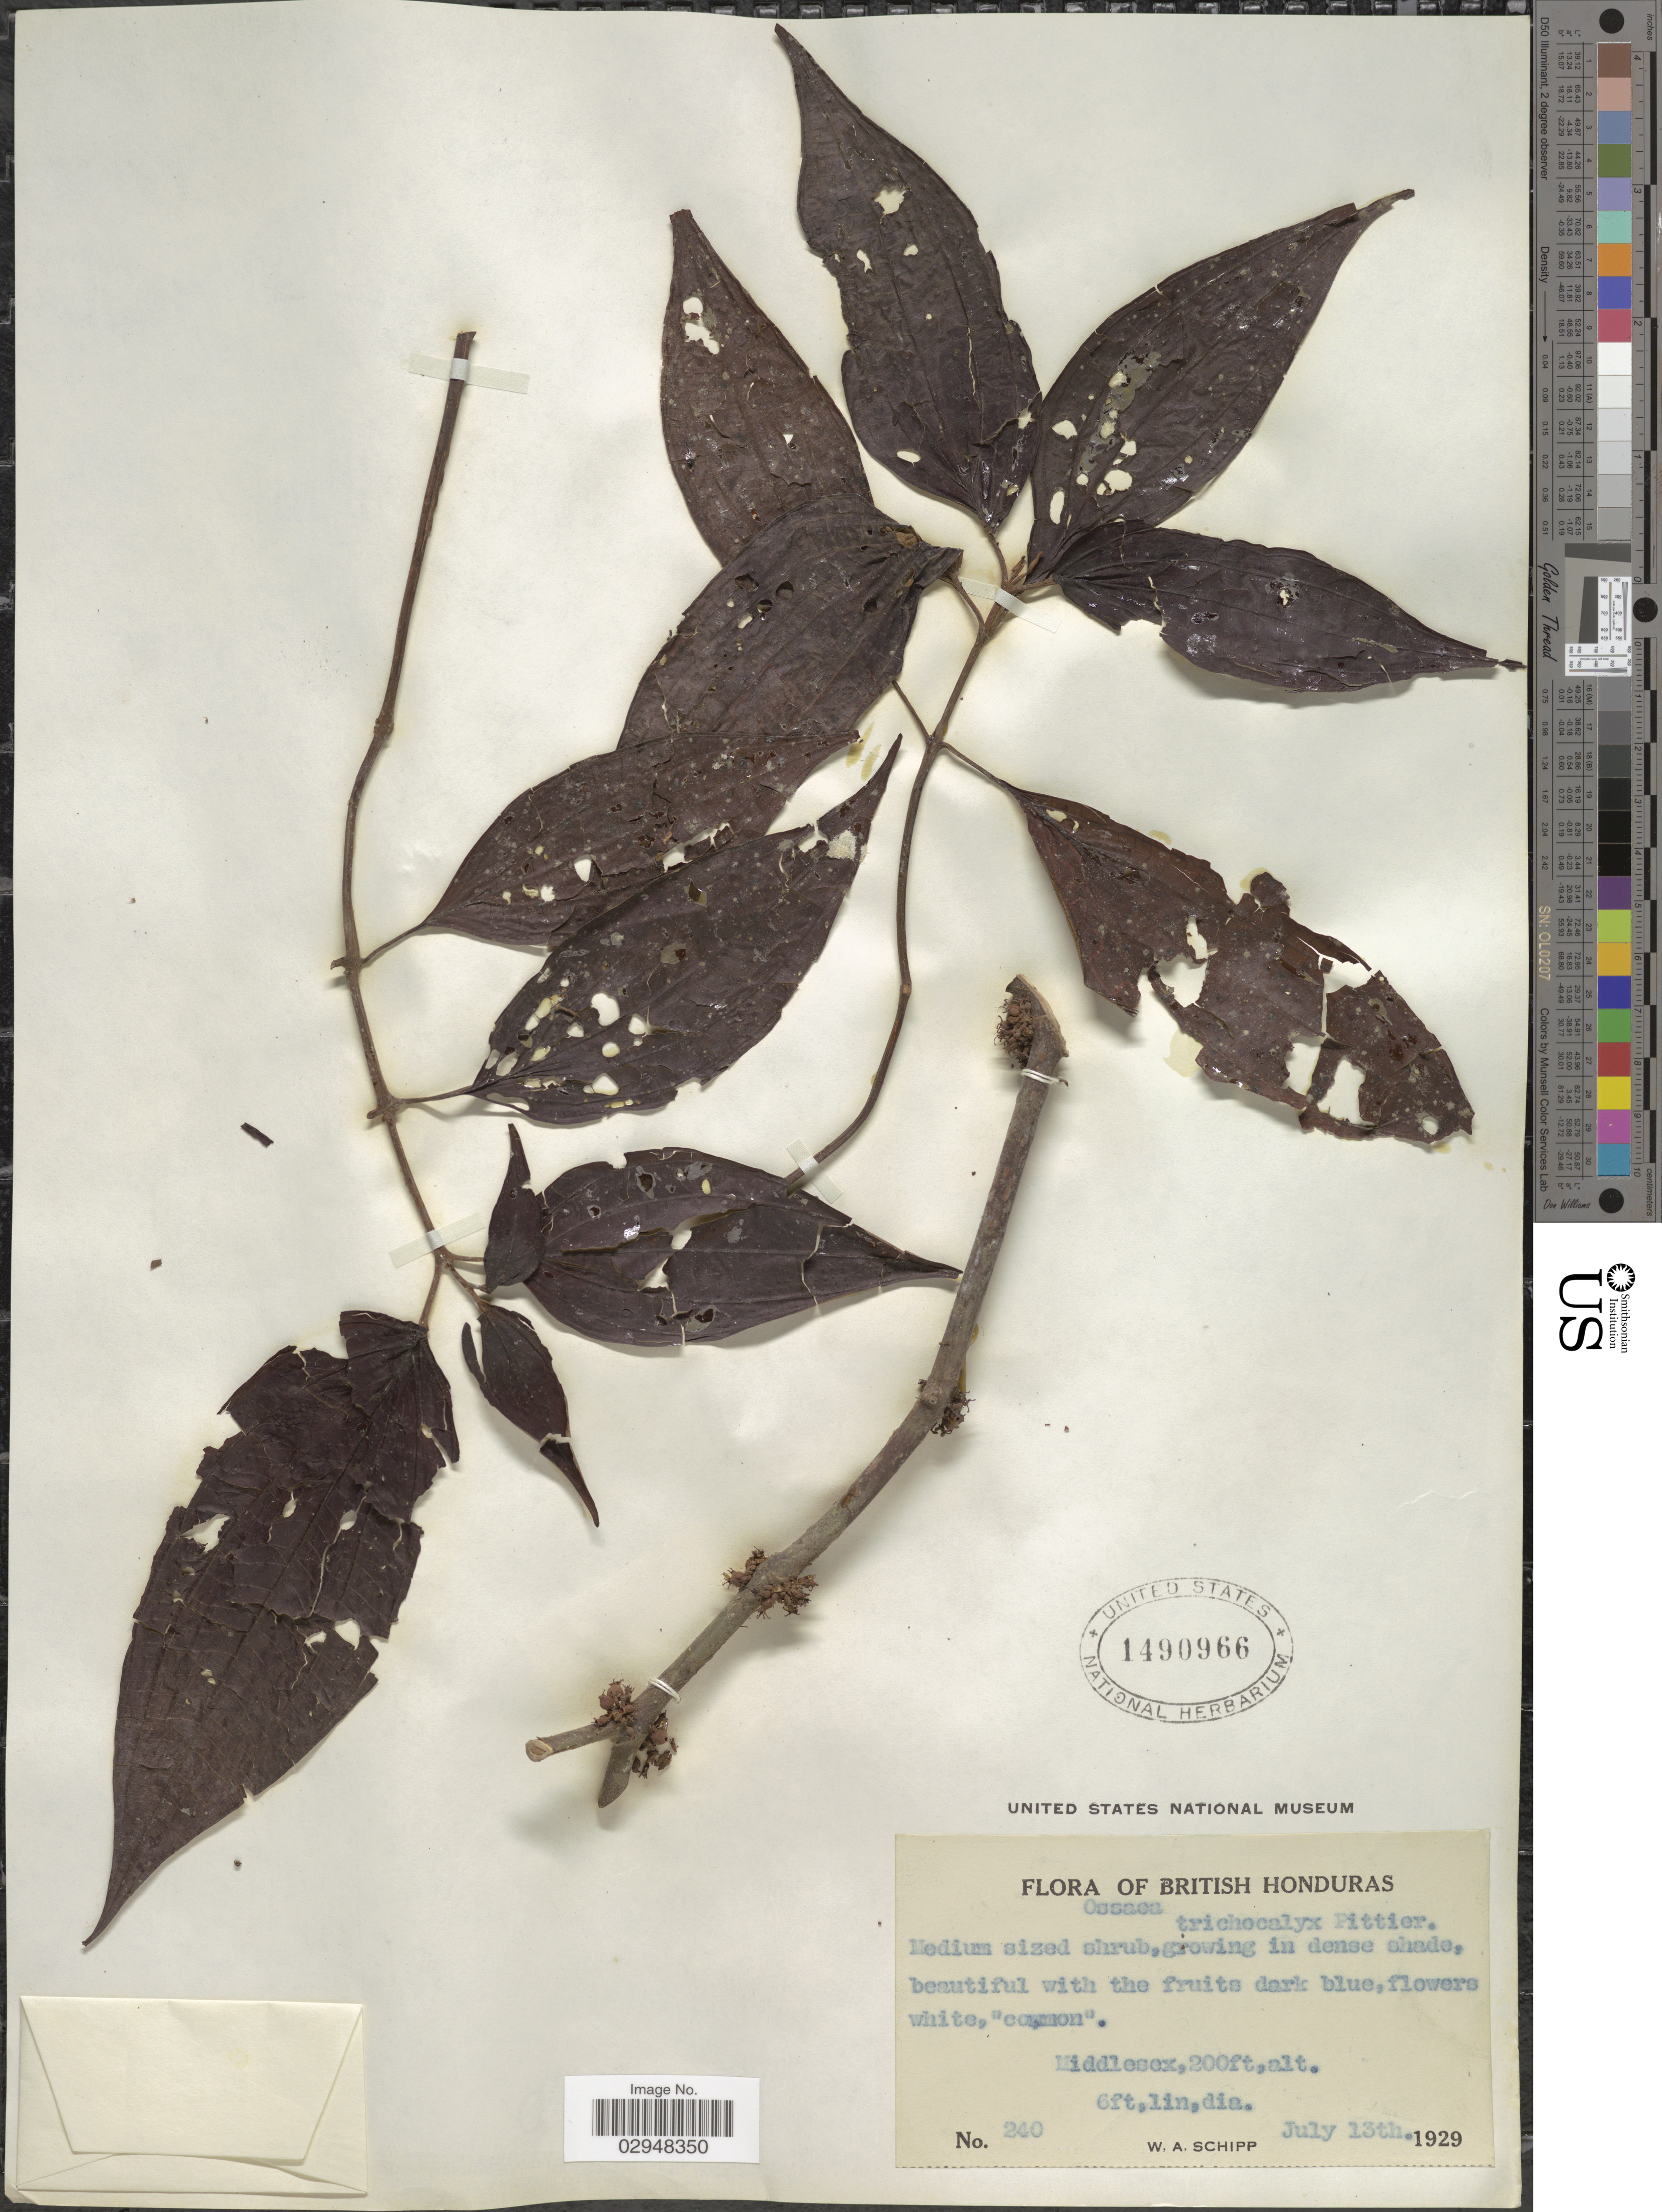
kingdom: Plantae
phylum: Tracheophyta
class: Magnoliopsida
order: Myrtales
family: Melastomataceae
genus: Clidemia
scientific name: Clidemia trichocalyx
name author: (S.F. Blake) Gleason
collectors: W. Schipp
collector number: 240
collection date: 1929-07-13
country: Belize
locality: British Honduras, Middlesex.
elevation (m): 61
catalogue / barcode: US 1490966